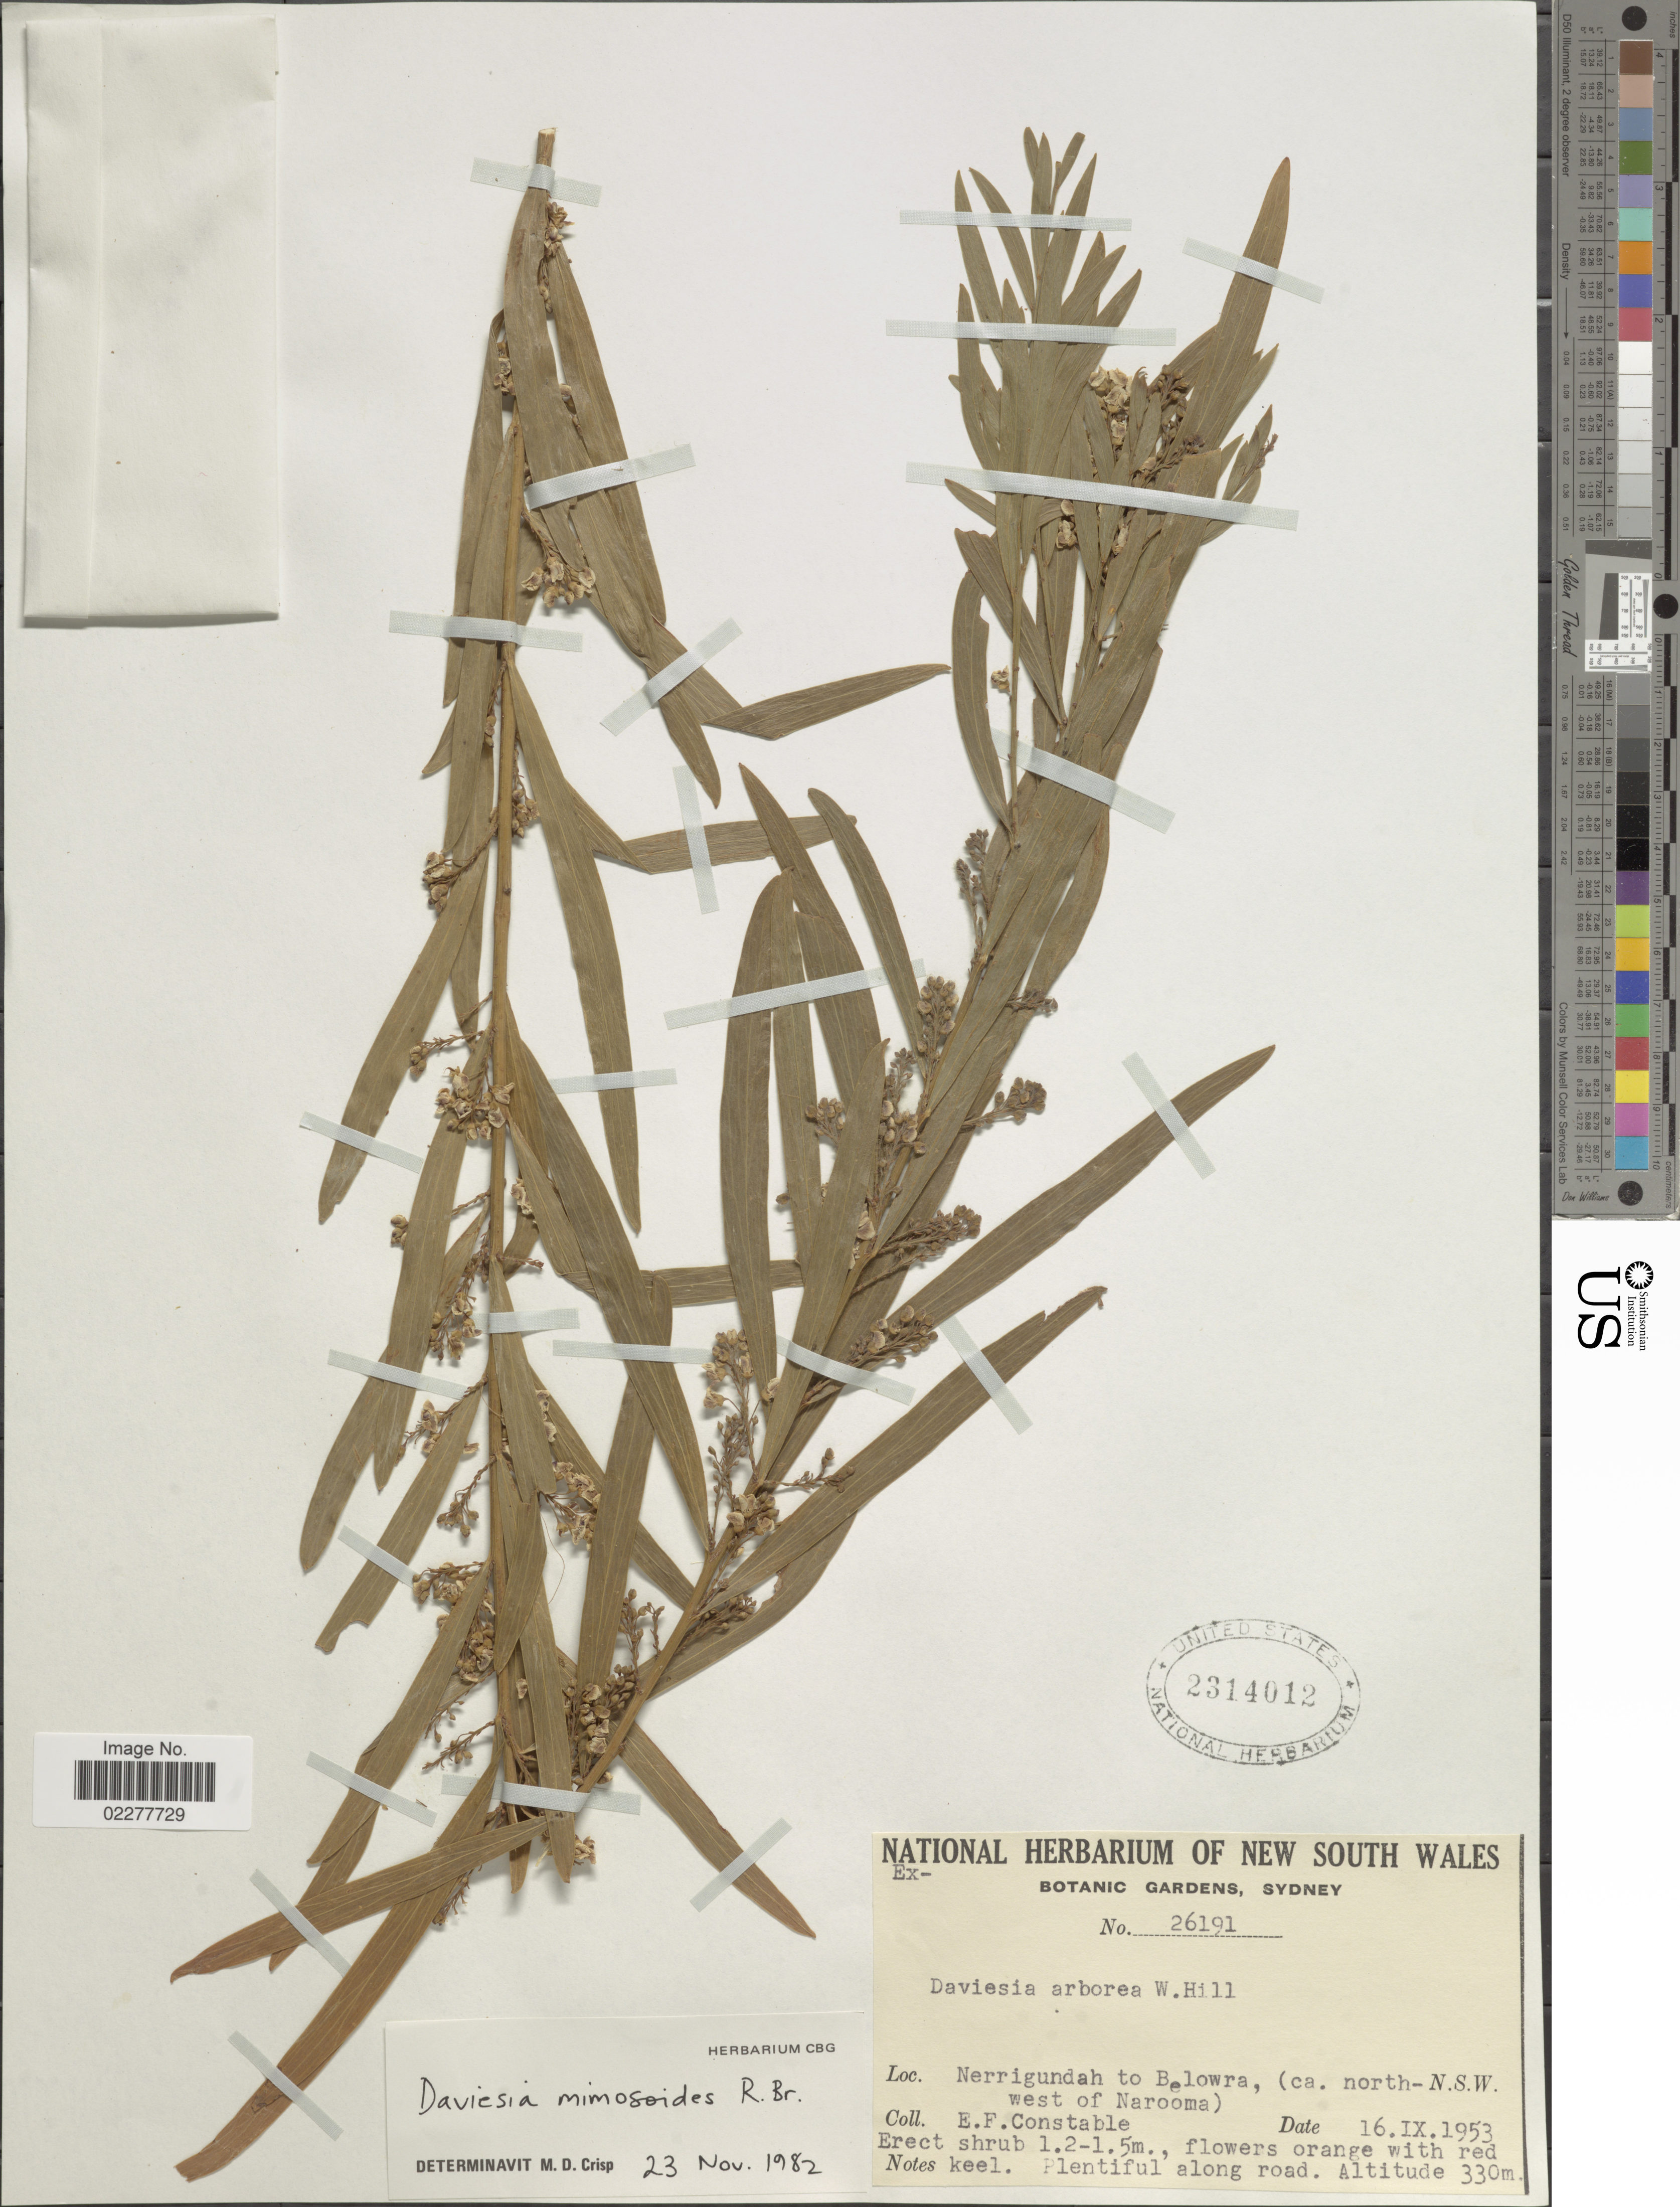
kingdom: Plantae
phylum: Tracheophyta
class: Magnoliopsida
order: Fabales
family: Fabaceae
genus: Daviesia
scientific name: Daviesia mimosoides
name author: R. Br.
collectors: E. F. Constable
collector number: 26191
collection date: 1953-09-16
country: Australia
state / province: New South Wales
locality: Nerrigundah to Belowra, (ca. north -west of Narooma) N.S.W.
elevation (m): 330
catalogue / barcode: US 2314012